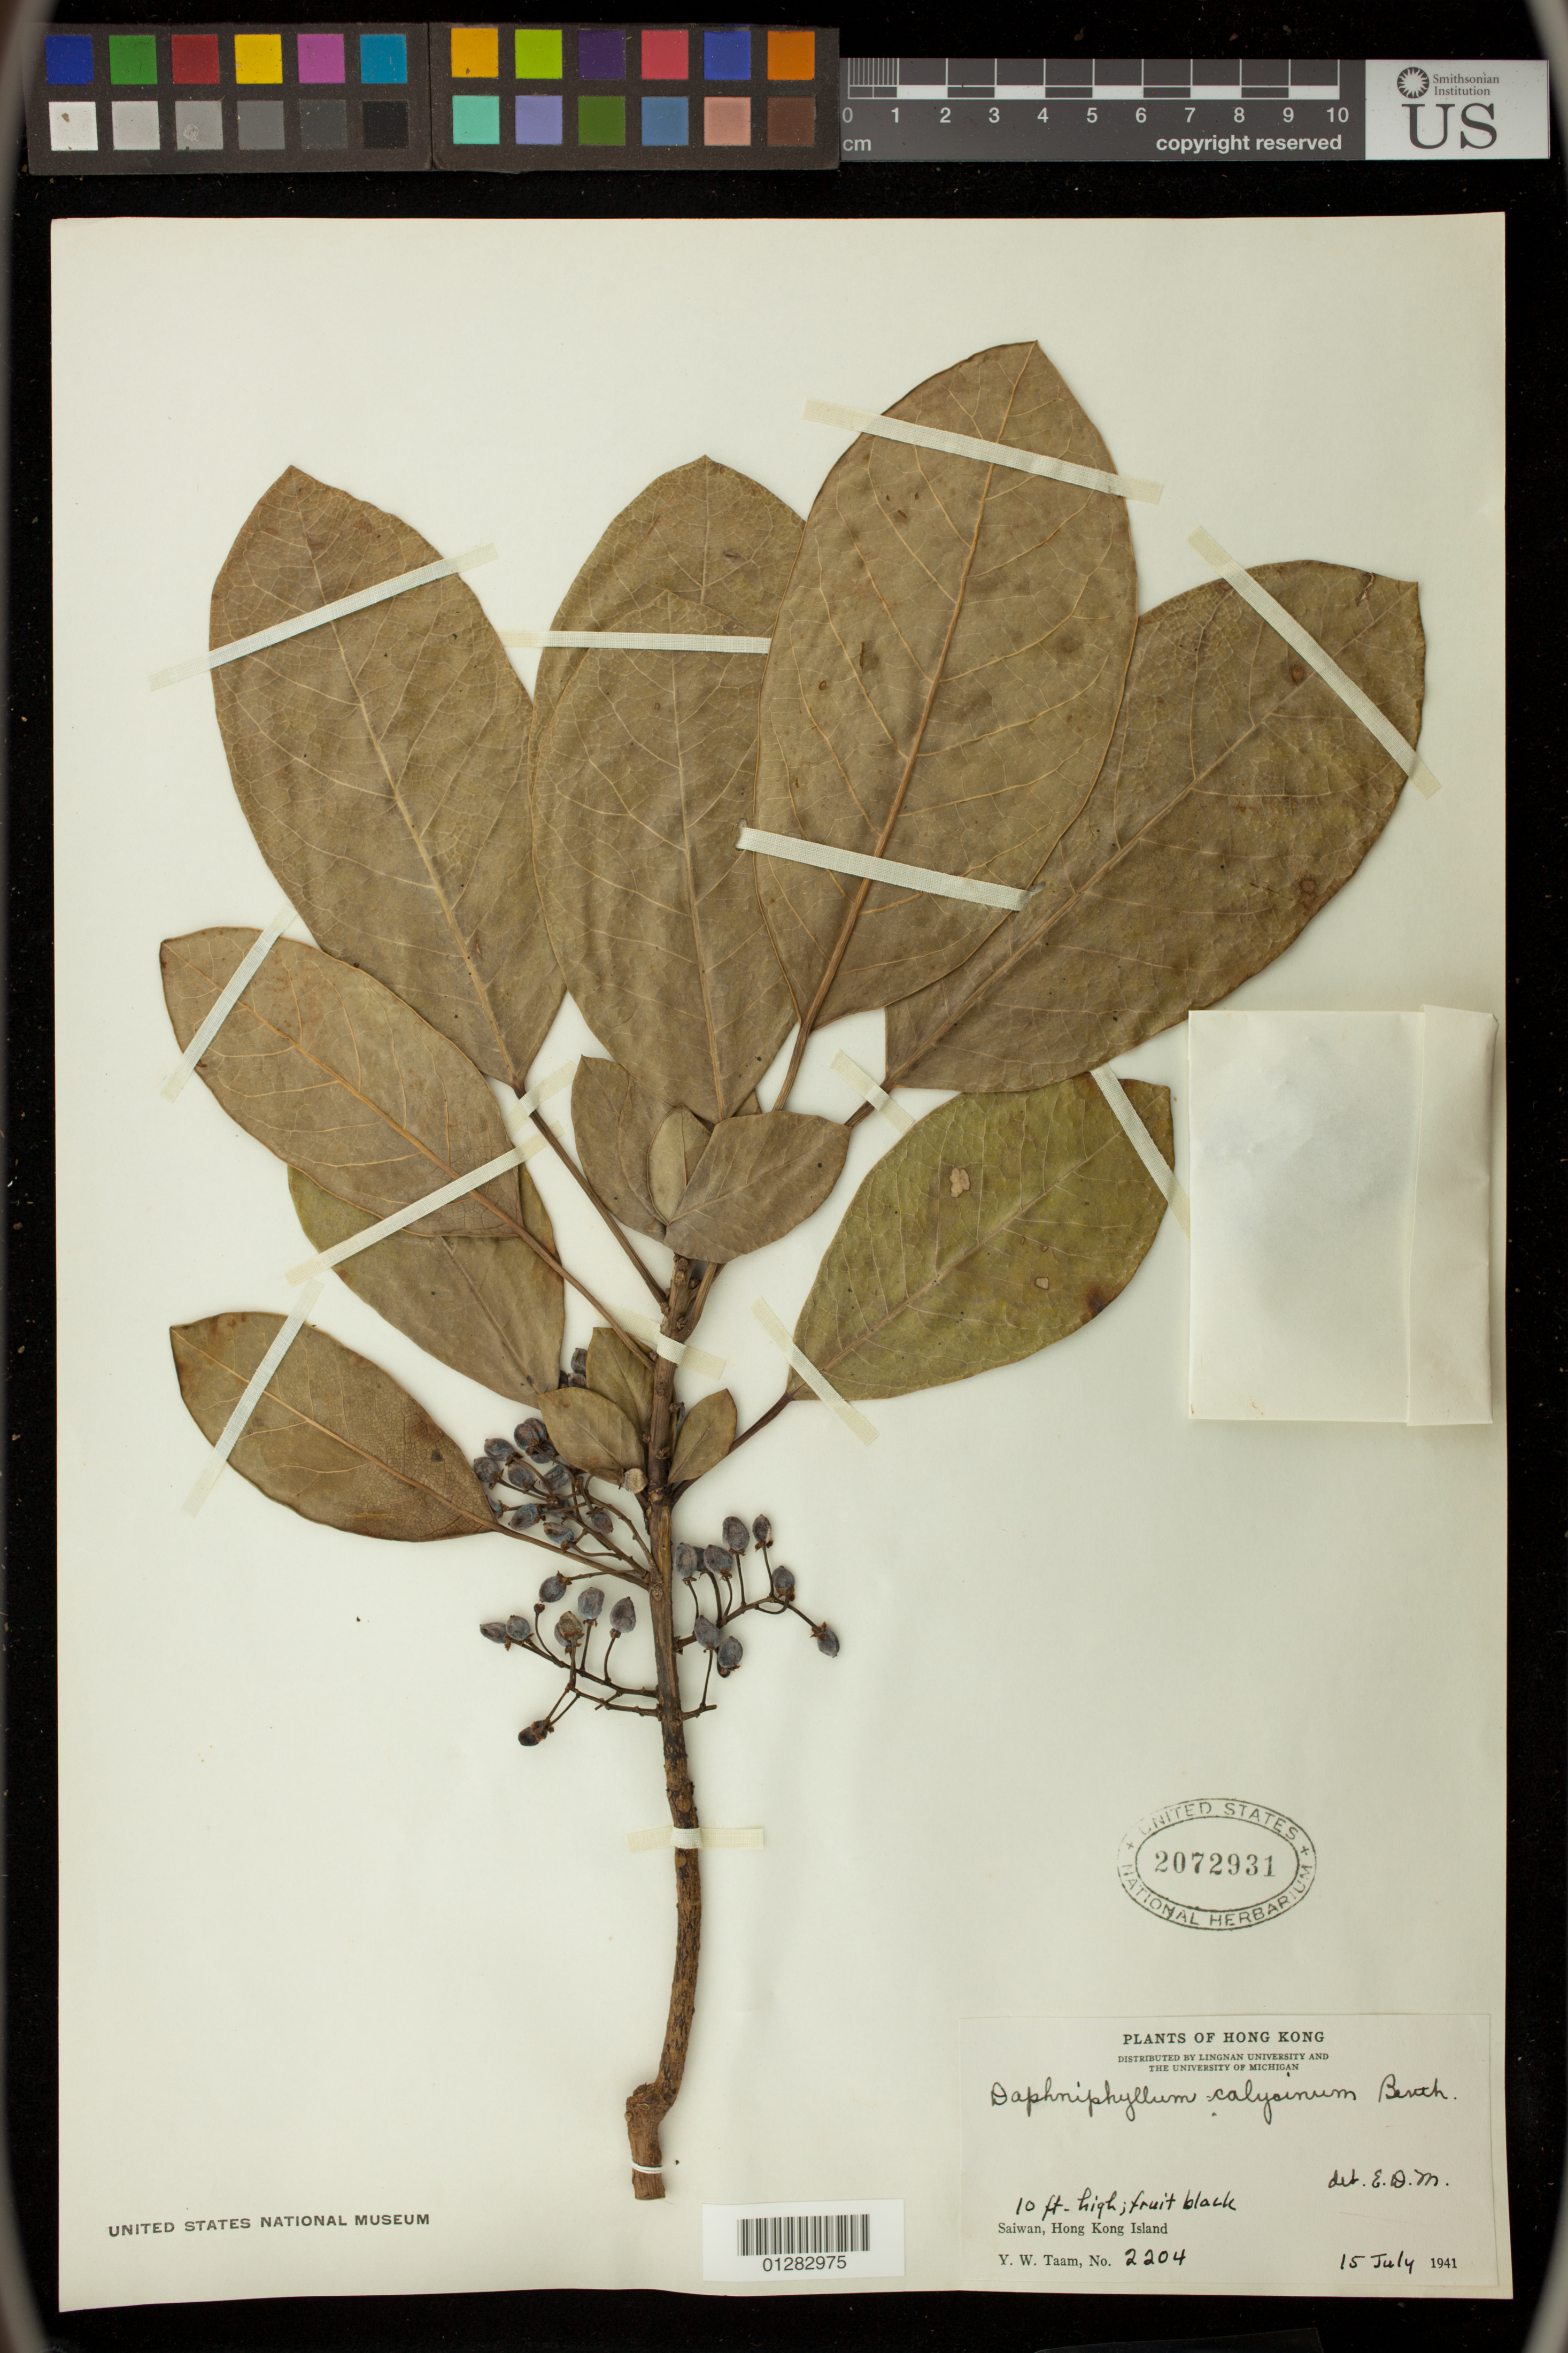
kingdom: Plantae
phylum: Tracheophyta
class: Magnoliopsida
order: Saxifragales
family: Daphniphyllaceae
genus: Daphniphyllum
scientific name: Daphniphyllum calycinum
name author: Benth.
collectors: Y. W. Taam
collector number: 2204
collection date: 1941-07-15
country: China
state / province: Hong Kong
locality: Saiwan [Chai Wan}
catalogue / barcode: US 2072931